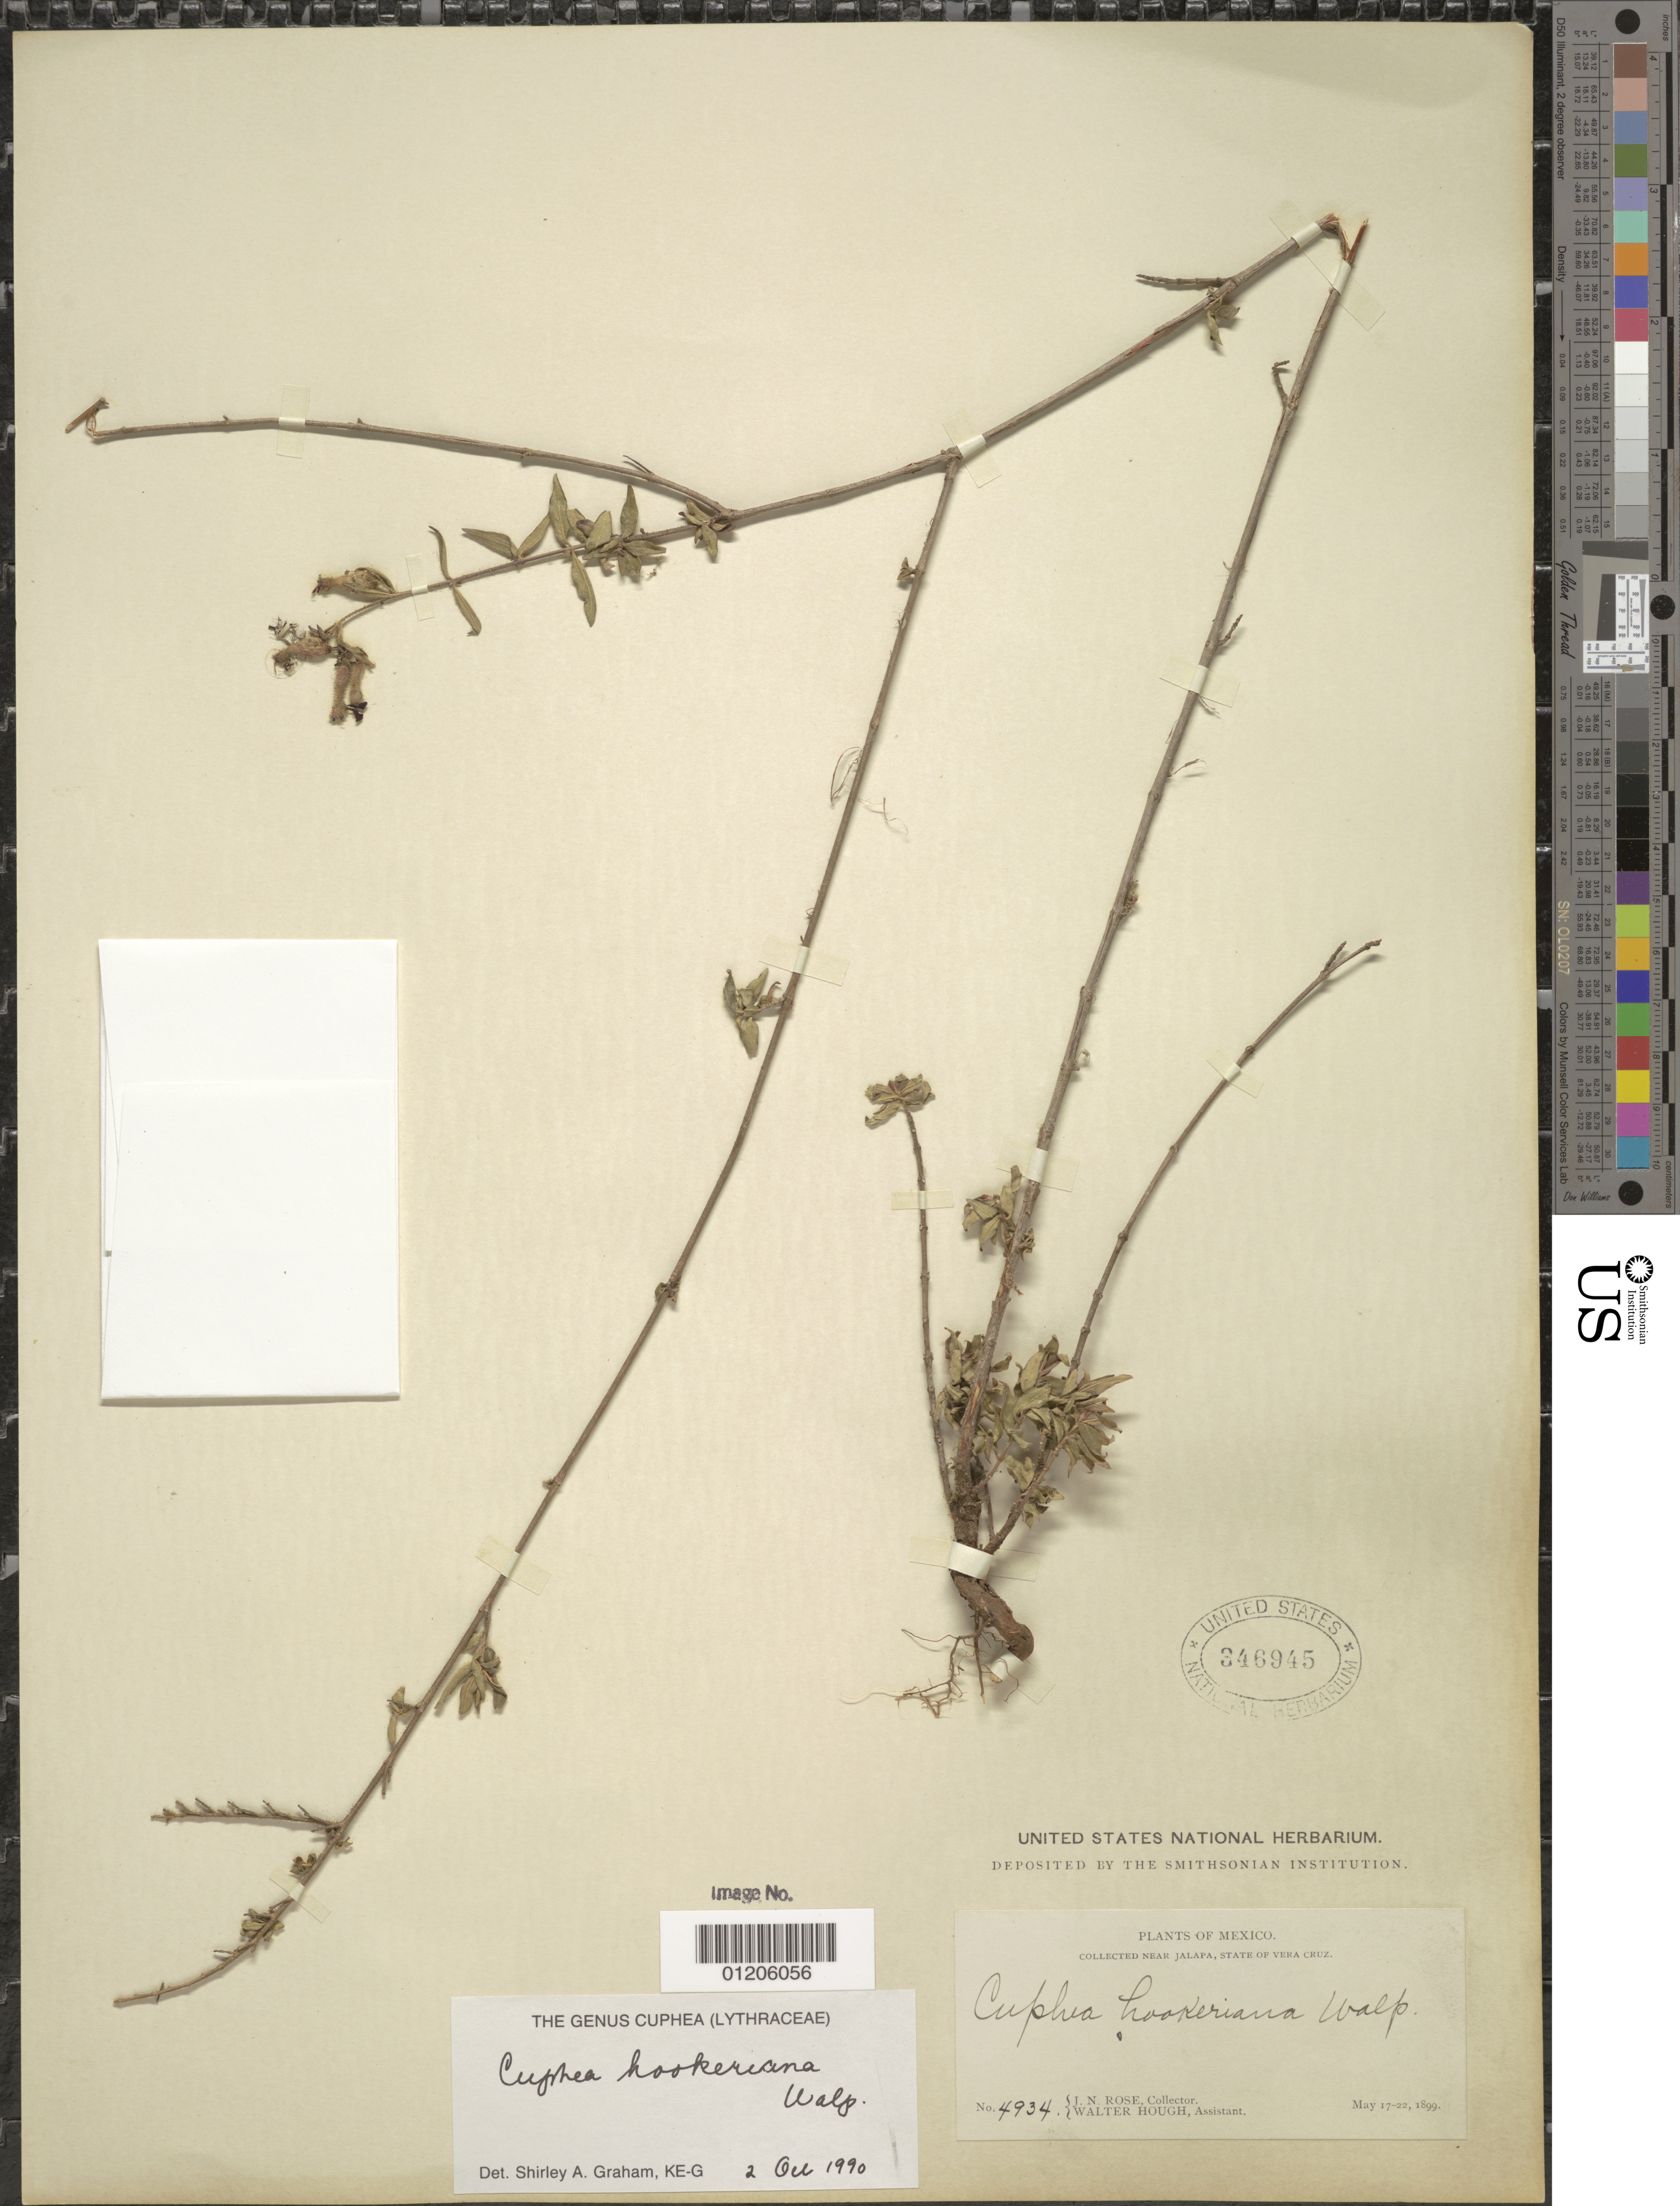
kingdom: Plantae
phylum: Tracheophyta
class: Magnoliopsida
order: Myrtales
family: Lythraceae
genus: Cuphea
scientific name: Cuphea hookeriana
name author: Walp.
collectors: J. N. Rose & W. Hough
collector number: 4934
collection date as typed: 17 May 1899 to 22 May 1899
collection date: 1899-05-17/1899-05-22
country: Mexico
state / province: Veracruz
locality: Near Jalapa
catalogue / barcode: US 346945